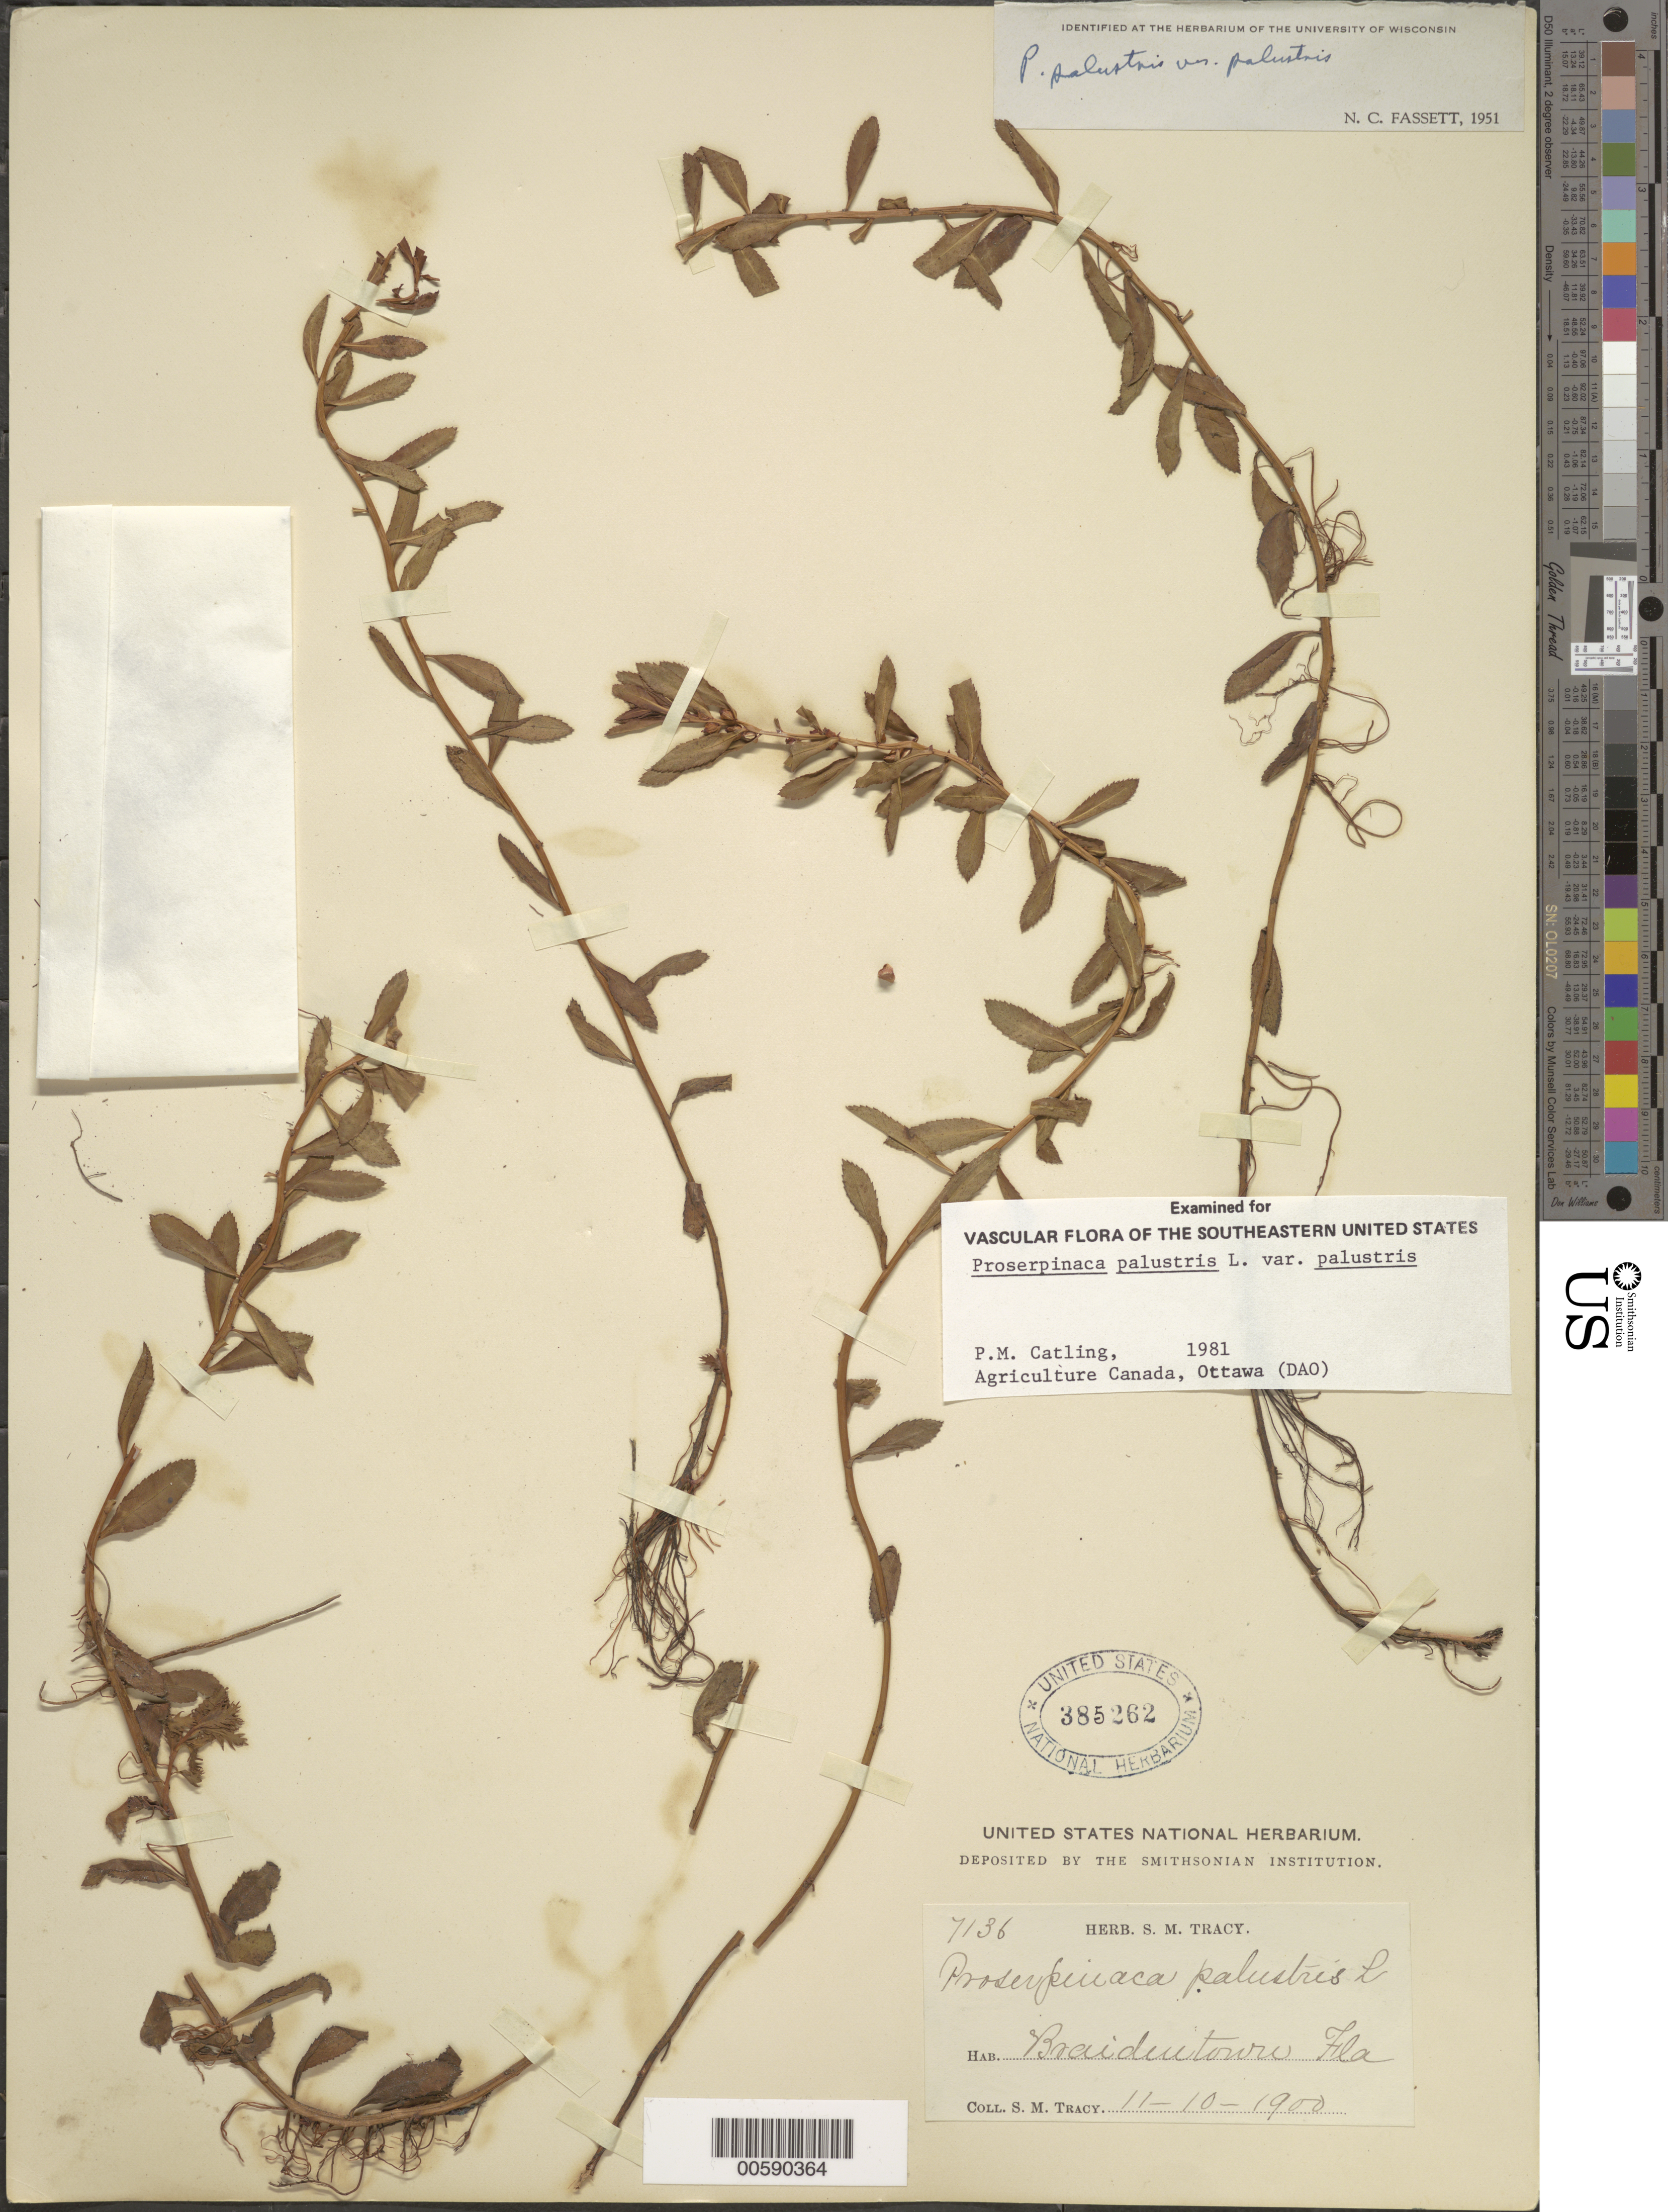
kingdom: Plantae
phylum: Tracheophyta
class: Magnoliopsida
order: Saxifragales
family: Haloragaceae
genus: Proserpinaca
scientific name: Proserpinaca palustris var. palustris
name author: L.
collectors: S. M. Tracy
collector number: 7136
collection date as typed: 11 Oct 1900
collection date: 1900-10-11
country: United States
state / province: Florida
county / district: Manatee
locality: Braidentown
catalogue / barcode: US 385262